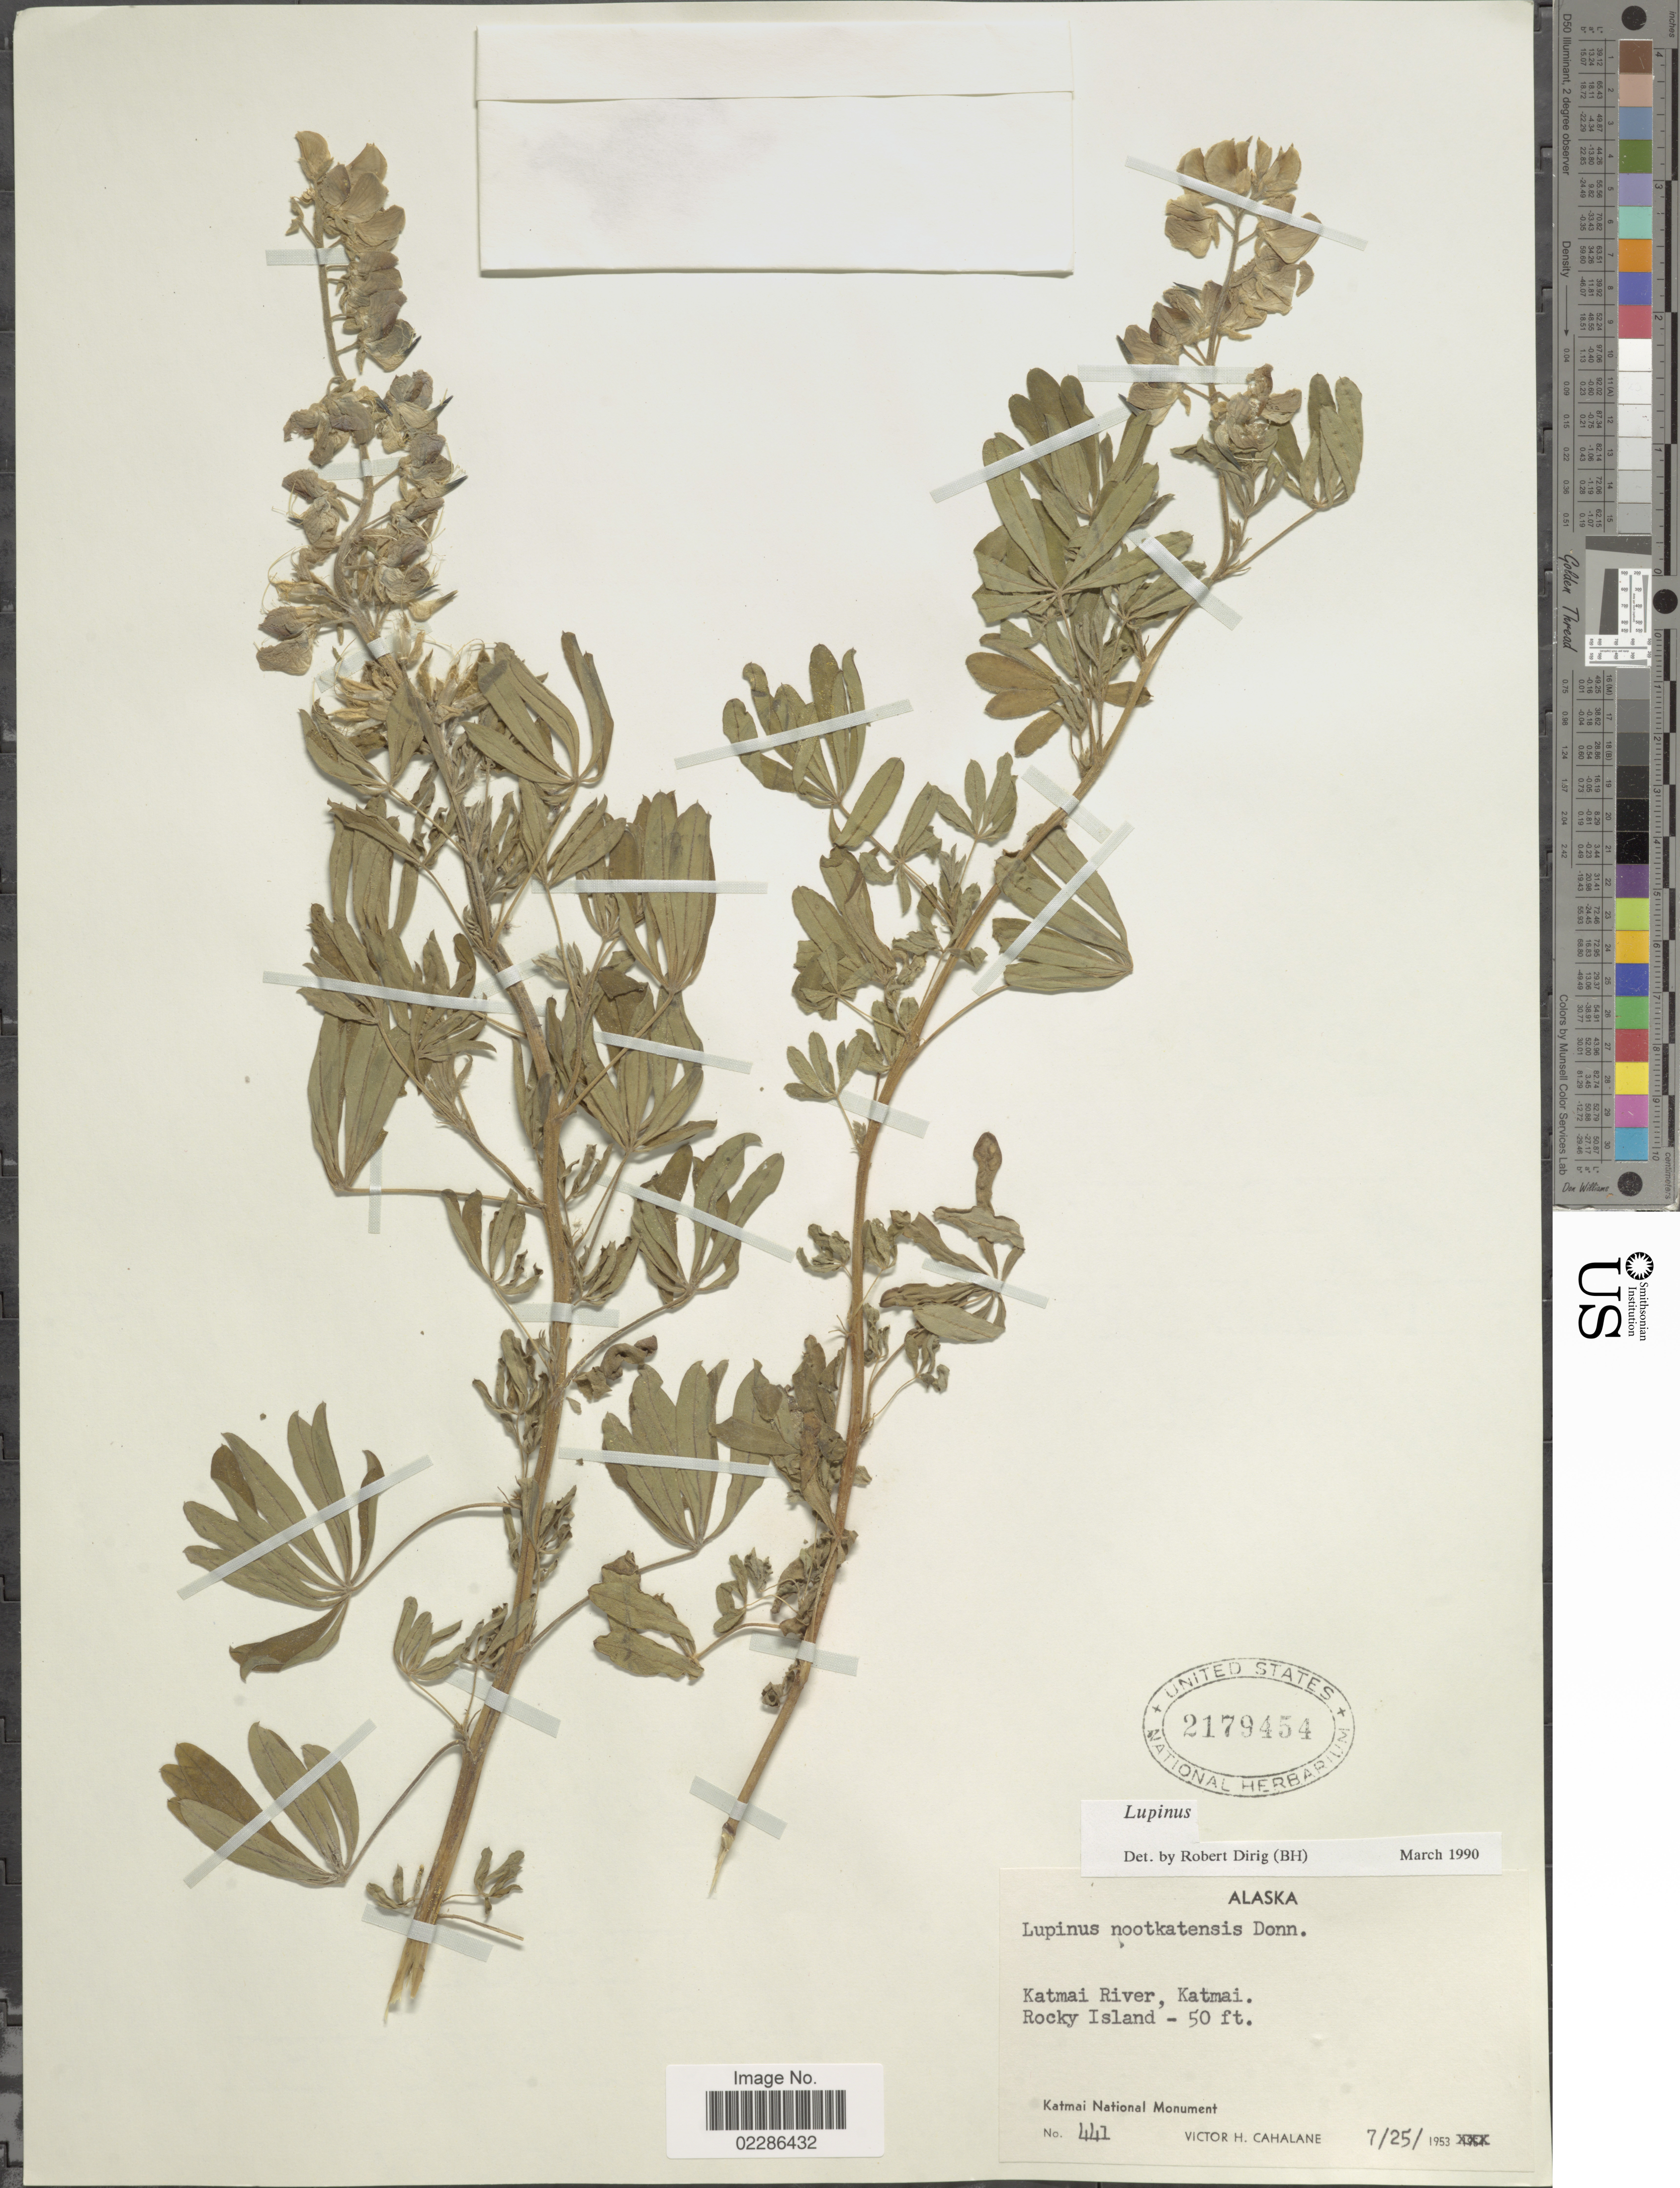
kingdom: Plantae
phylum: Tracheophyta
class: Magnoliopsida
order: Fabales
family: Fabaceae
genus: Lupinus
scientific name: Lupinus nootkatensis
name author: Donn ex Sims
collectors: V. Cahalane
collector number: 441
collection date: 1953-07-25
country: United States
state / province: Alaska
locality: Katmai River, Katmai. Rocky Island, Katmai National Monument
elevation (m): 15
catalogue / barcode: US 2179454